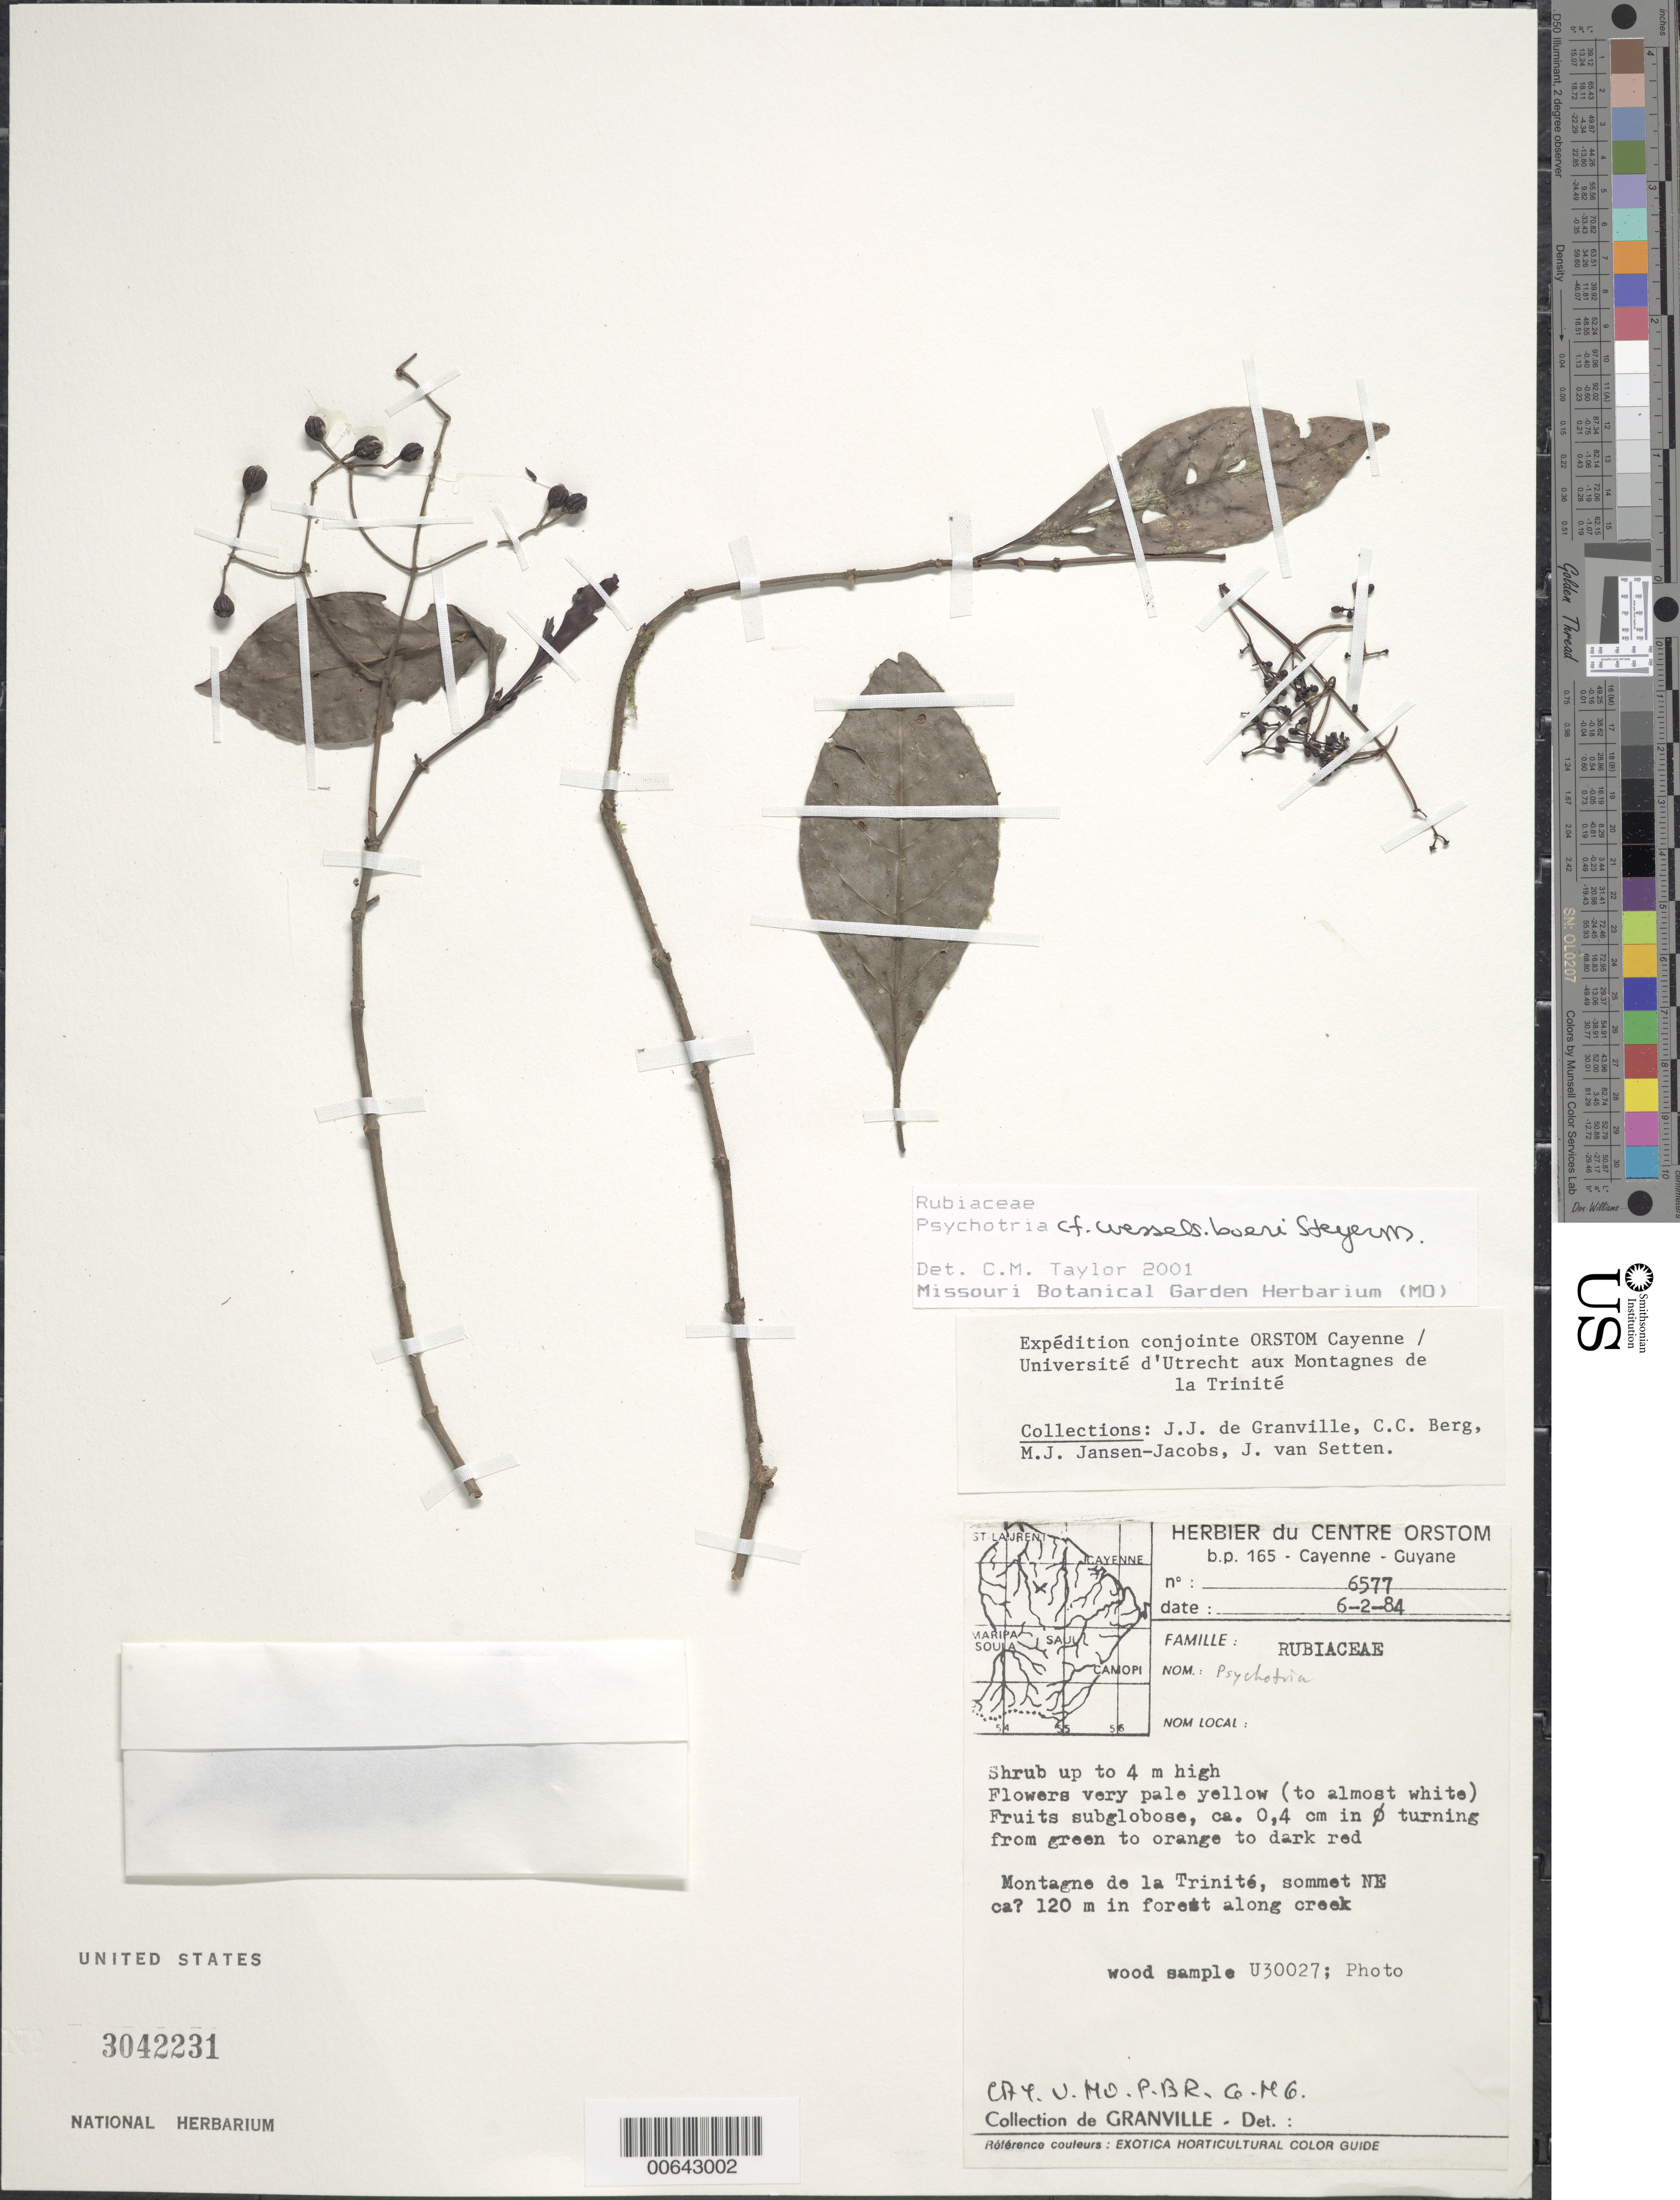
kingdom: Plantae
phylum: Tracheophyta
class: Magnoliopsida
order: Gentianales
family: Rubiaceae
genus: Psychotria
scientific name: Psychotria wessels-boeri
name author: Steyerm.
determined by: Taylor, Charlotte M.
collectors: J.-J. de Granville, C. C. Berg, M. J. Jansen-Jacobs & J. van Setten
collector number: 6577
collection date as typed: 6-Feb-84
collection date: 1984-02-06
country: French Guiana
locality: Montagnes de la Trinité, sommet NE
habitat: Forest along creek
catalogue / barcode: US 3042231